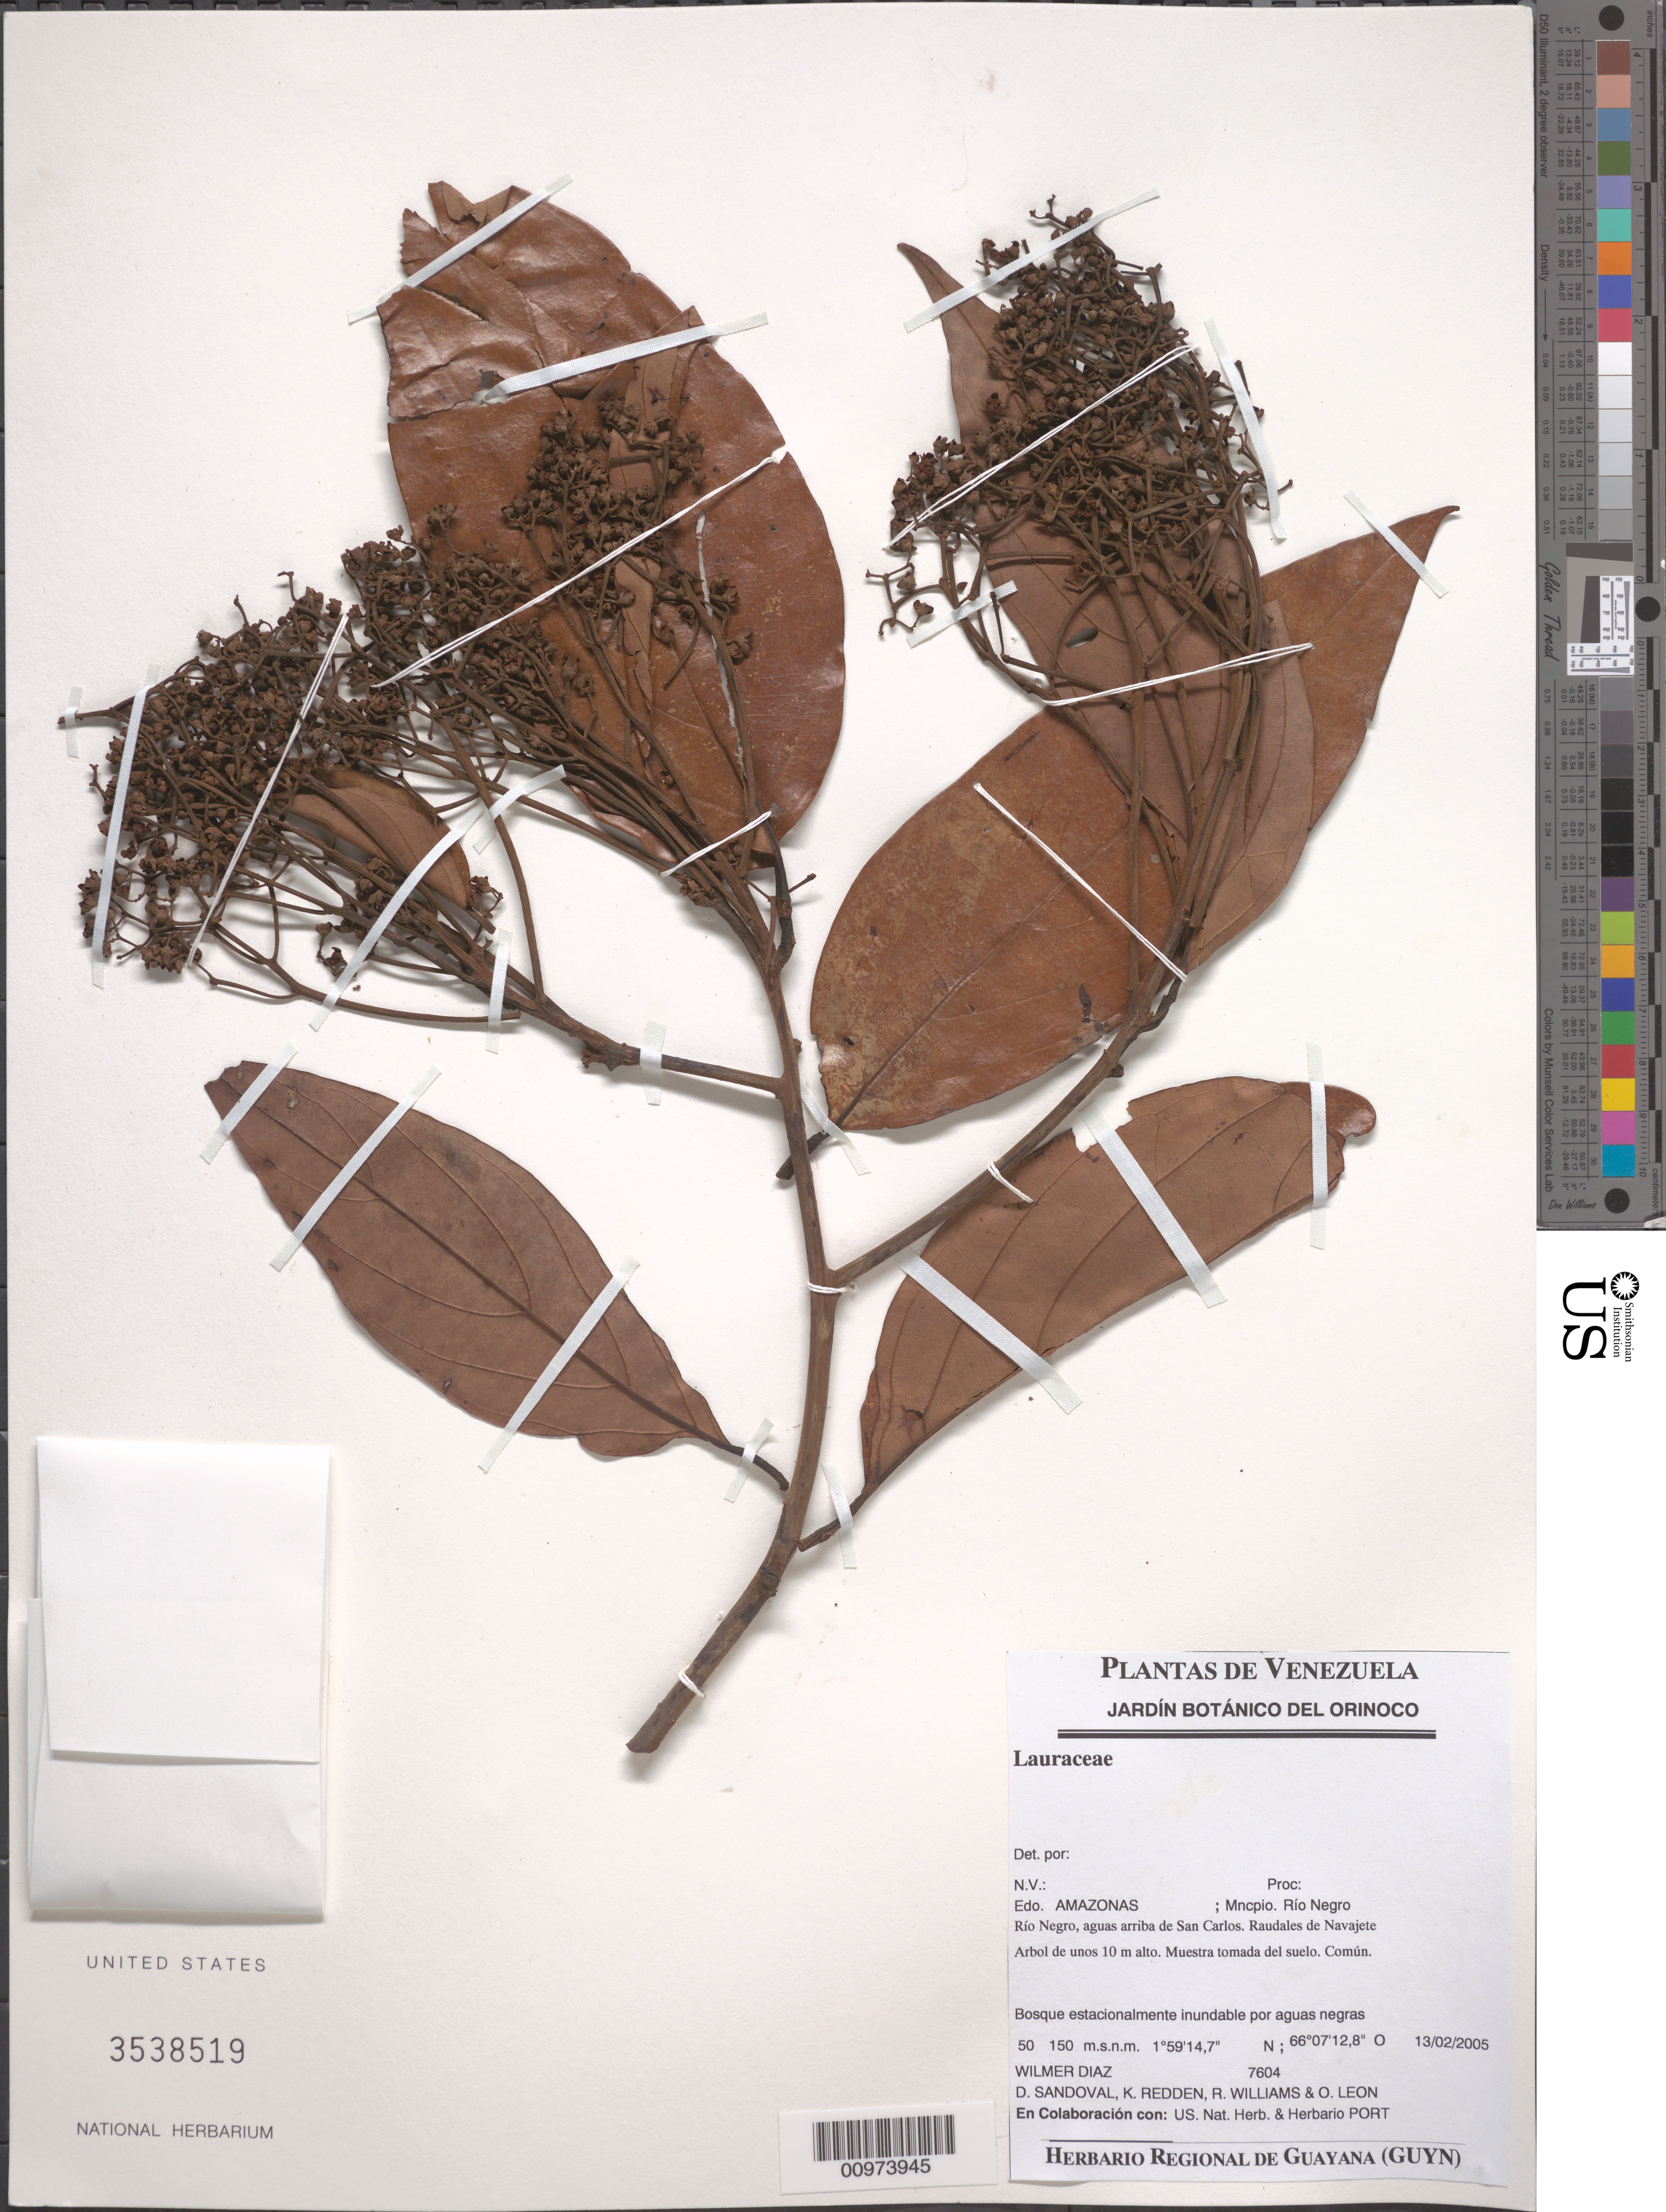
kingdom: Plantae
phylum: Tracheophyta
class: Magnoliopsida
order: Laurales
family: Lauraceae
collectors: W. Díaz P., D. Sandoval, K. M. Redden, R. Williams & O. León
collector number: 7604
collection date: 2005-02-13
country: Venezuela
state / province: Amazonas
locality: Mncpio. Río Negro. Río Negro, aguas arriba de San Carlos. Raudales de Navajete.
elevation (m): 50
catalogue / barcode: US 3538519